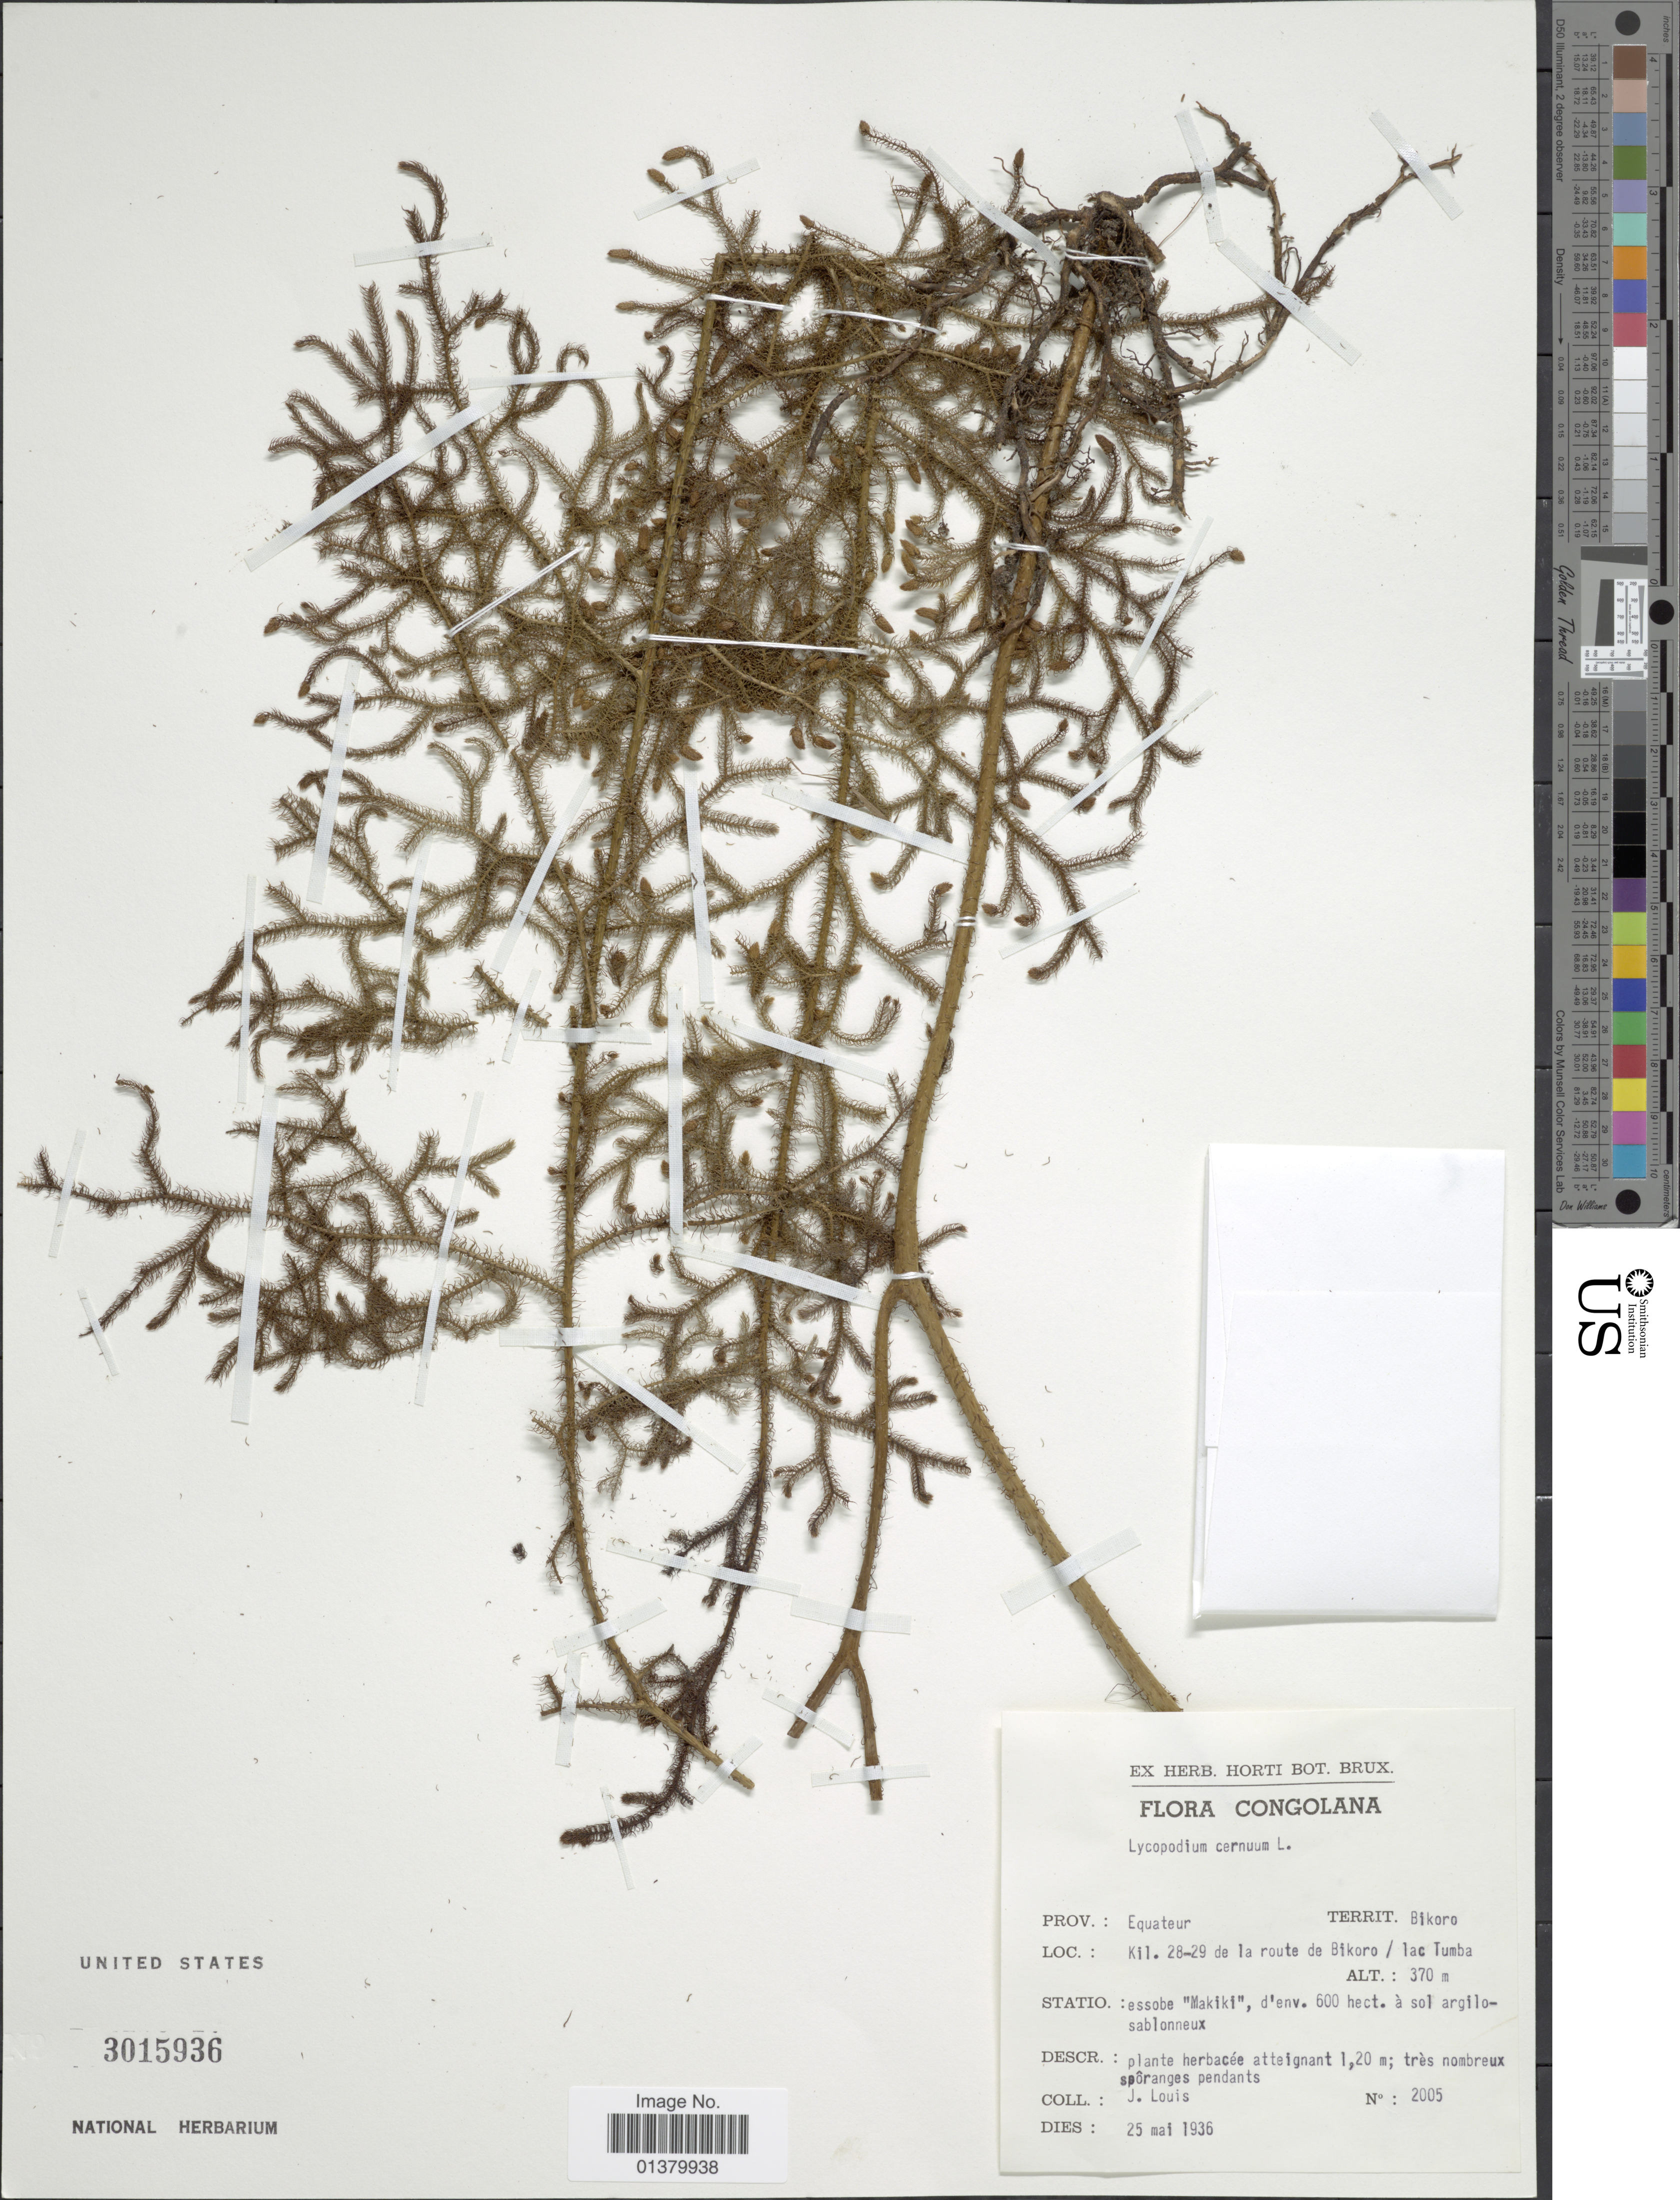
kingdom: Plantae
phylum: Tracheophyta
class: Lycopodiopsida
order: Lycopodiales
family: Lycopodiaceae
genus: Palhinhaea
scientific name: Palhinhaea cernua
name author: (L.) Vasc. & Franco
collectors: J. Louis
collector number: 2005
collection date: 1936-05-25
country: Congo, Democratic Republic of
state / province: Equateur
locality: Territ. Bikoro, Kil. 28-29 de la route de Bikoro/ lac Tumba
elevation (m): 370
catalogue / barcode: US 3015936